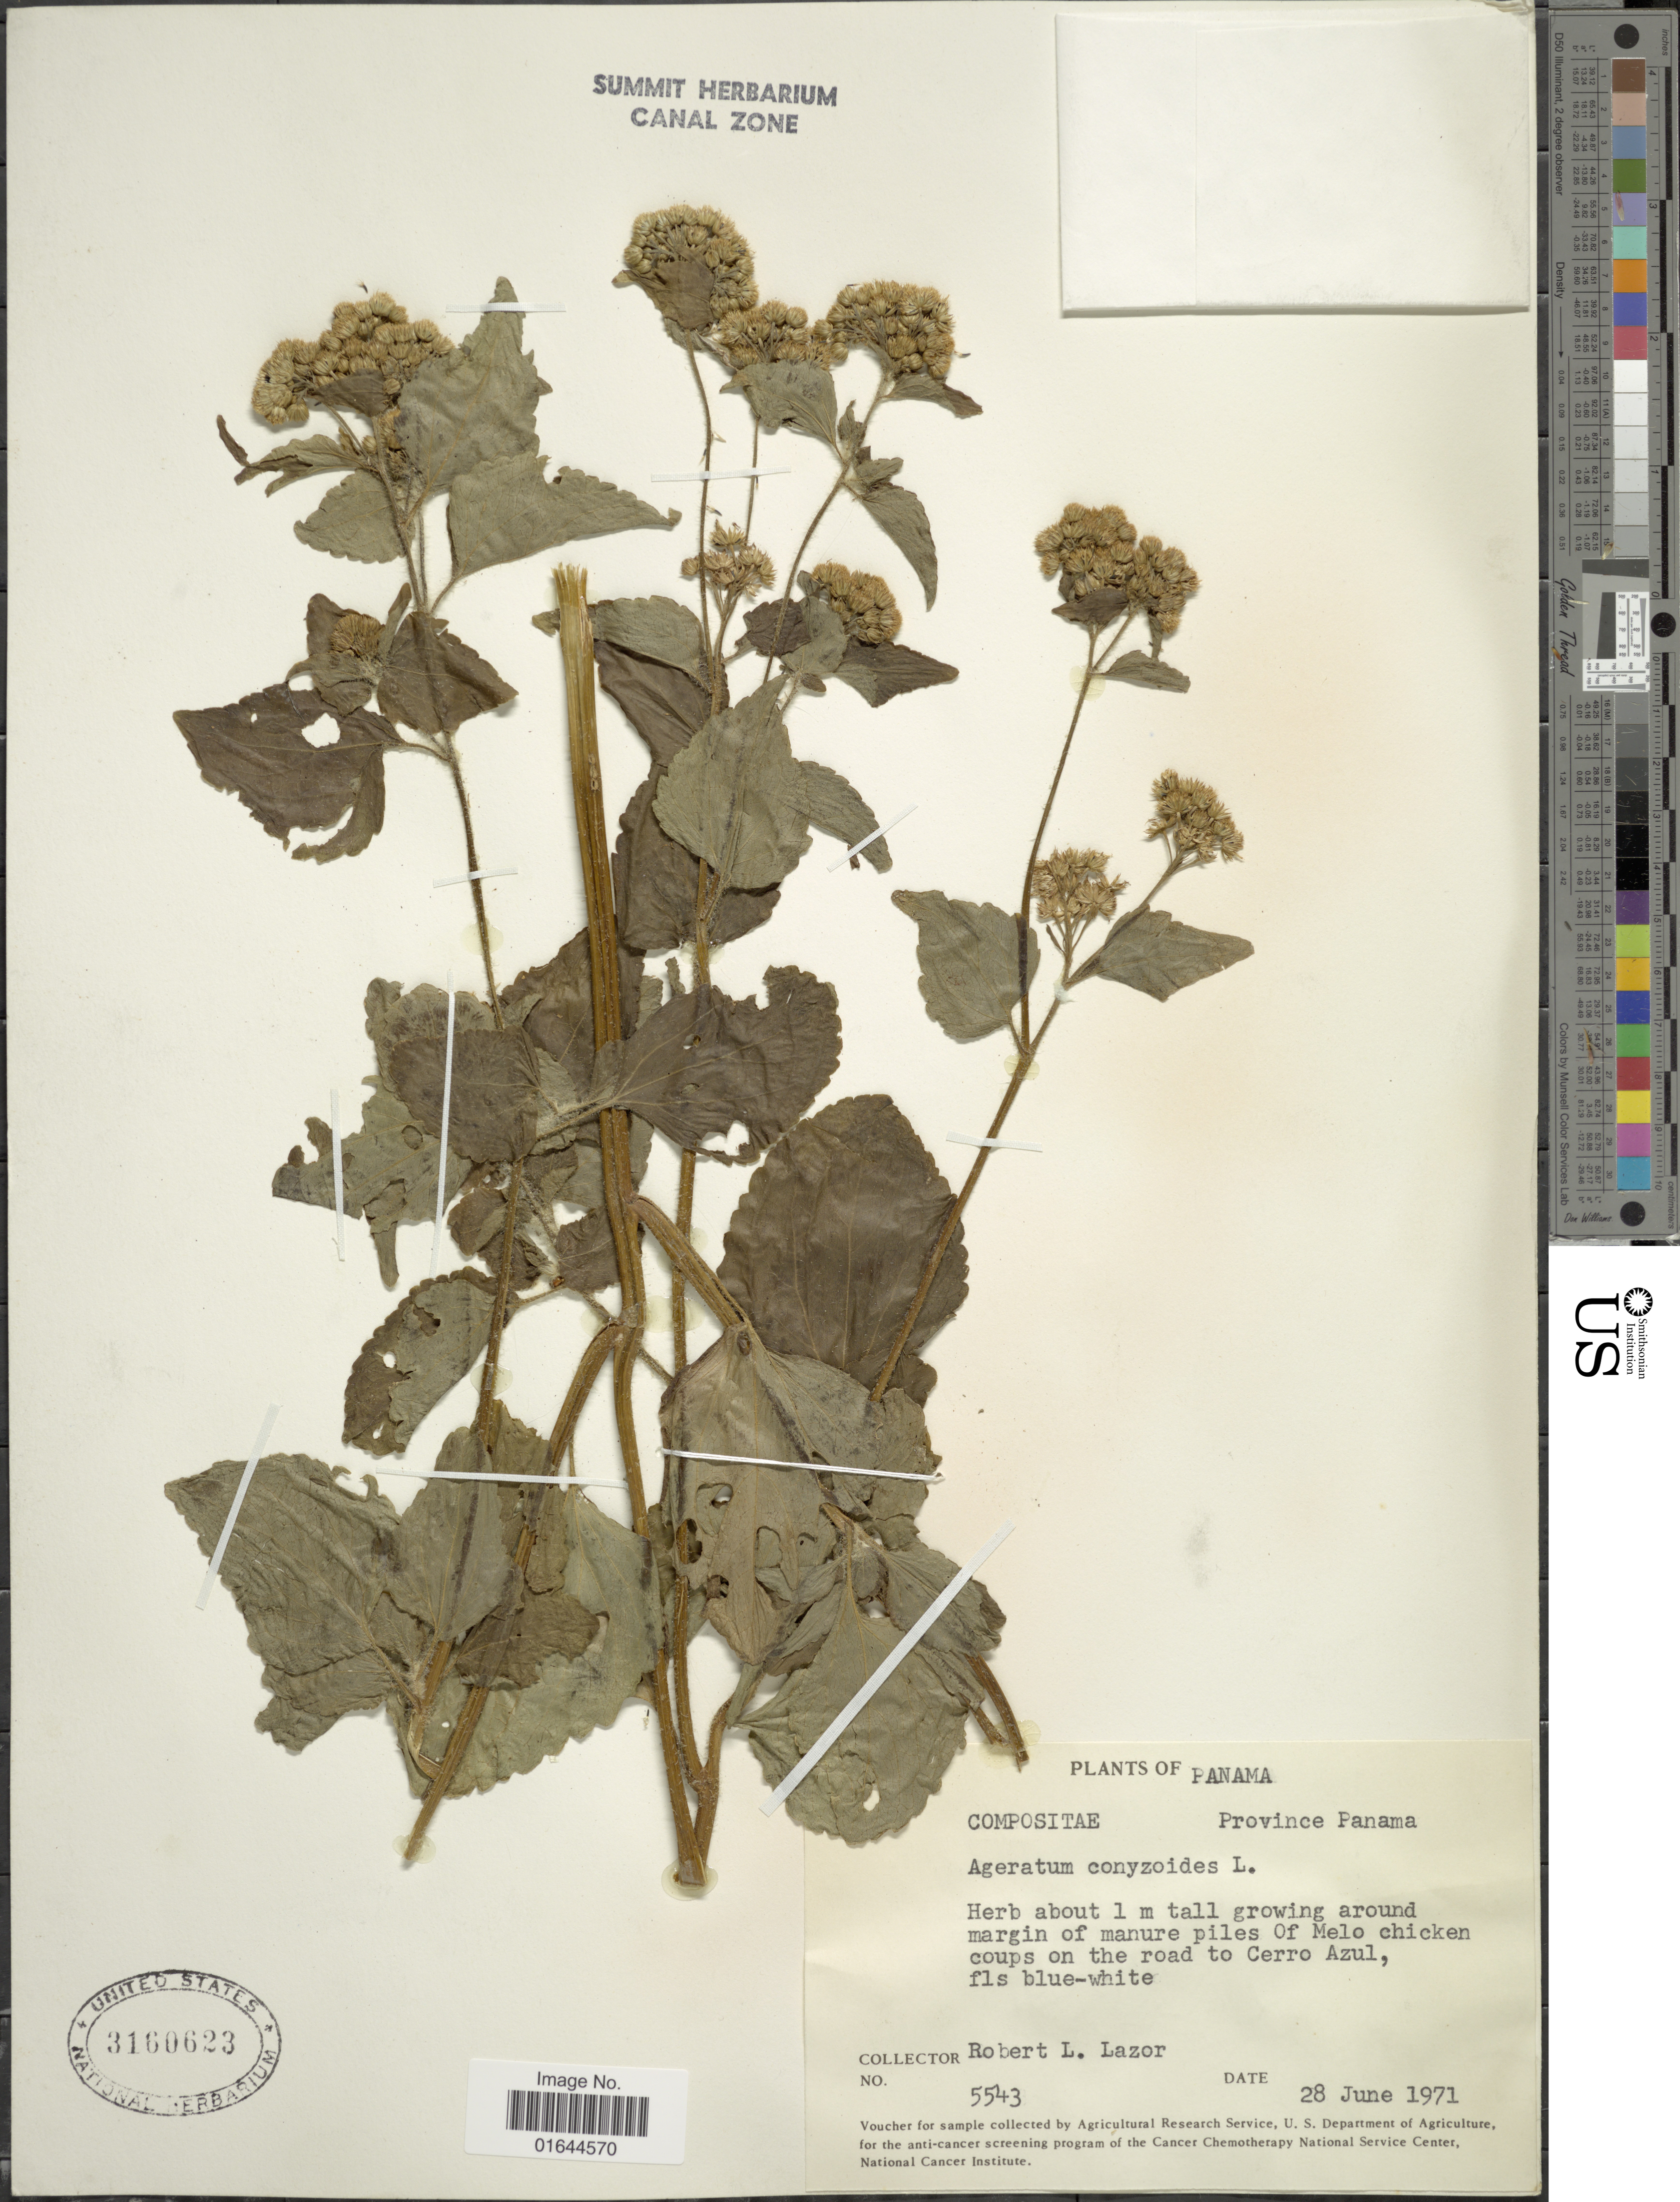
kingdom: Plantae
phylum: Tracheophyta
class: Magnoliopsida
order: Asterales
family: Asteraceae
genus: Ageratum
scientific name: Ageratum conyzoides subsp. conyzoides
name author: L.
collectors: R. L. Lazor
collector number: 5543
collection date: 1971-06-28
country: Panama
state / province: Panamá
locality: Panama, Province Panama, margin of manure piles of Melo chicken coups of the road to Cerro Azul.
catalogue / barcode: US 3160623